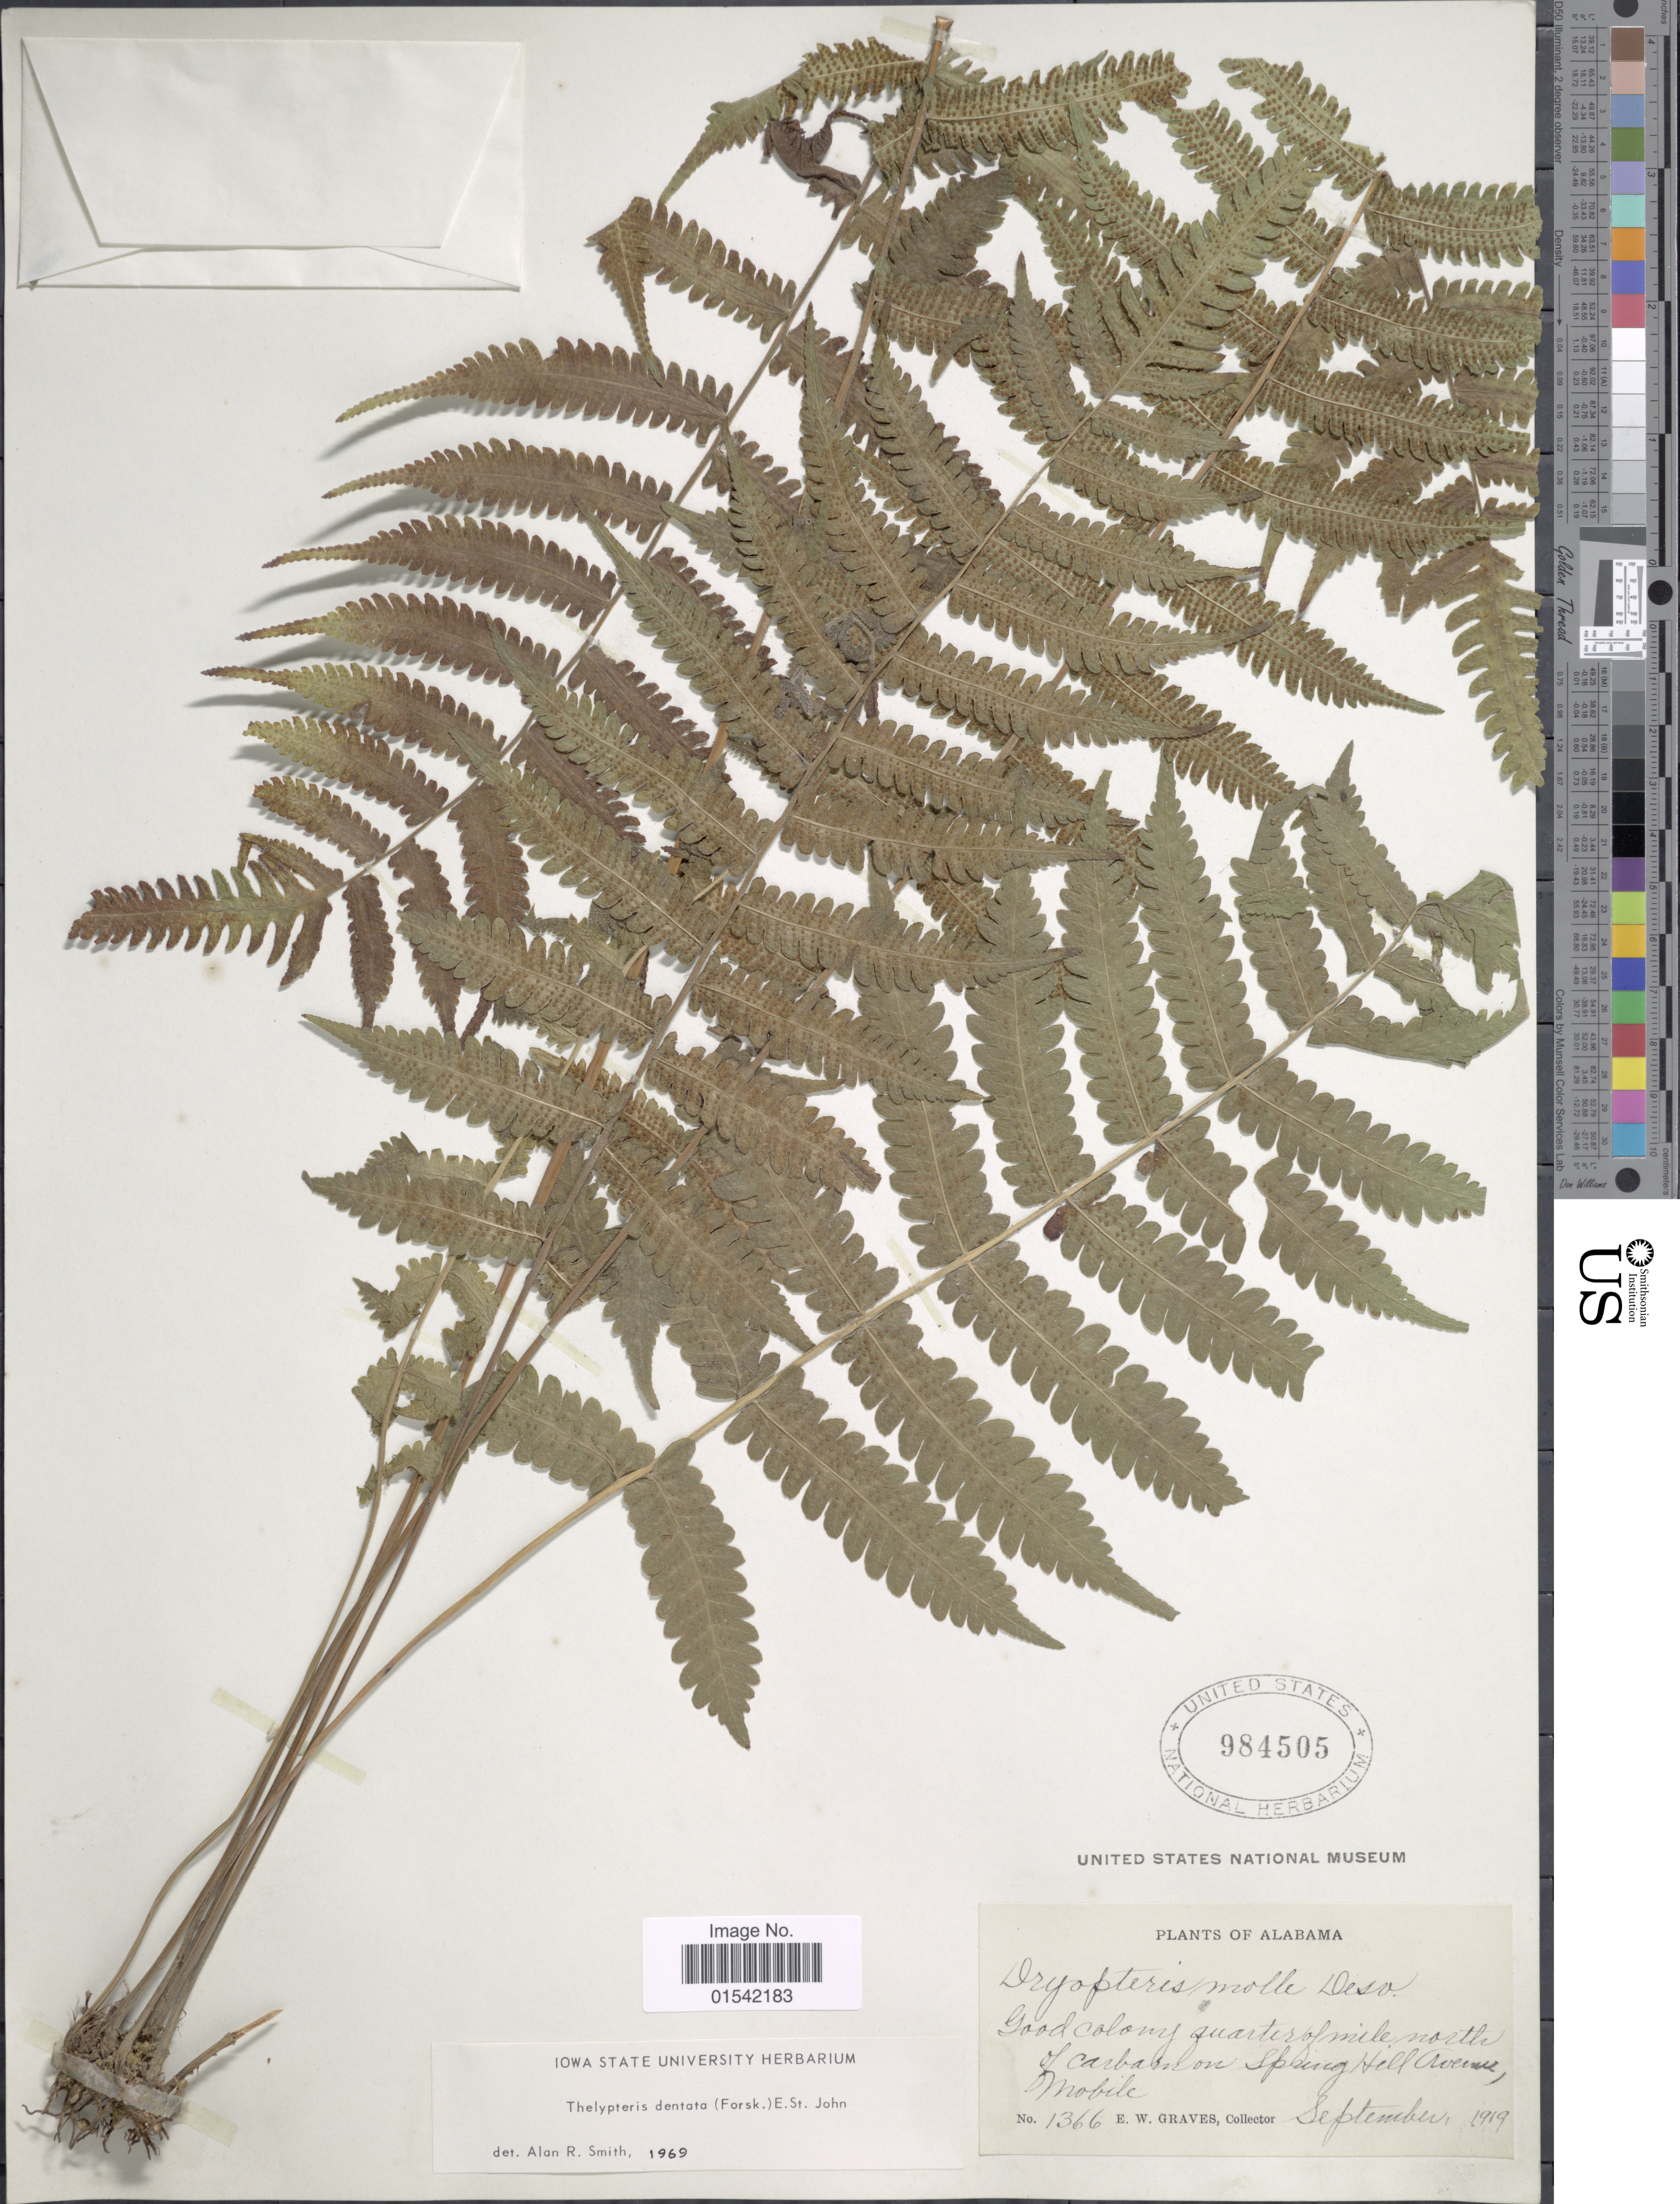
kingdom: Plantae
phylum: Tracheophyta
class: Polypodiopsida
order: Polypodiales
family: Thelypteridaceae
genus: Cyclosorus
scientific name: Cyclosorus quadrangularis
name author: (Fée) Tardieu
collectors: E. Graves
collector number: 1366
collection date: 1919-09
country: United States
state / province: Alabama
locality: Good colony quarter of mile north of carbarn on Spring Hill Avenue, Mobile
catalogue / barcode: US 984505